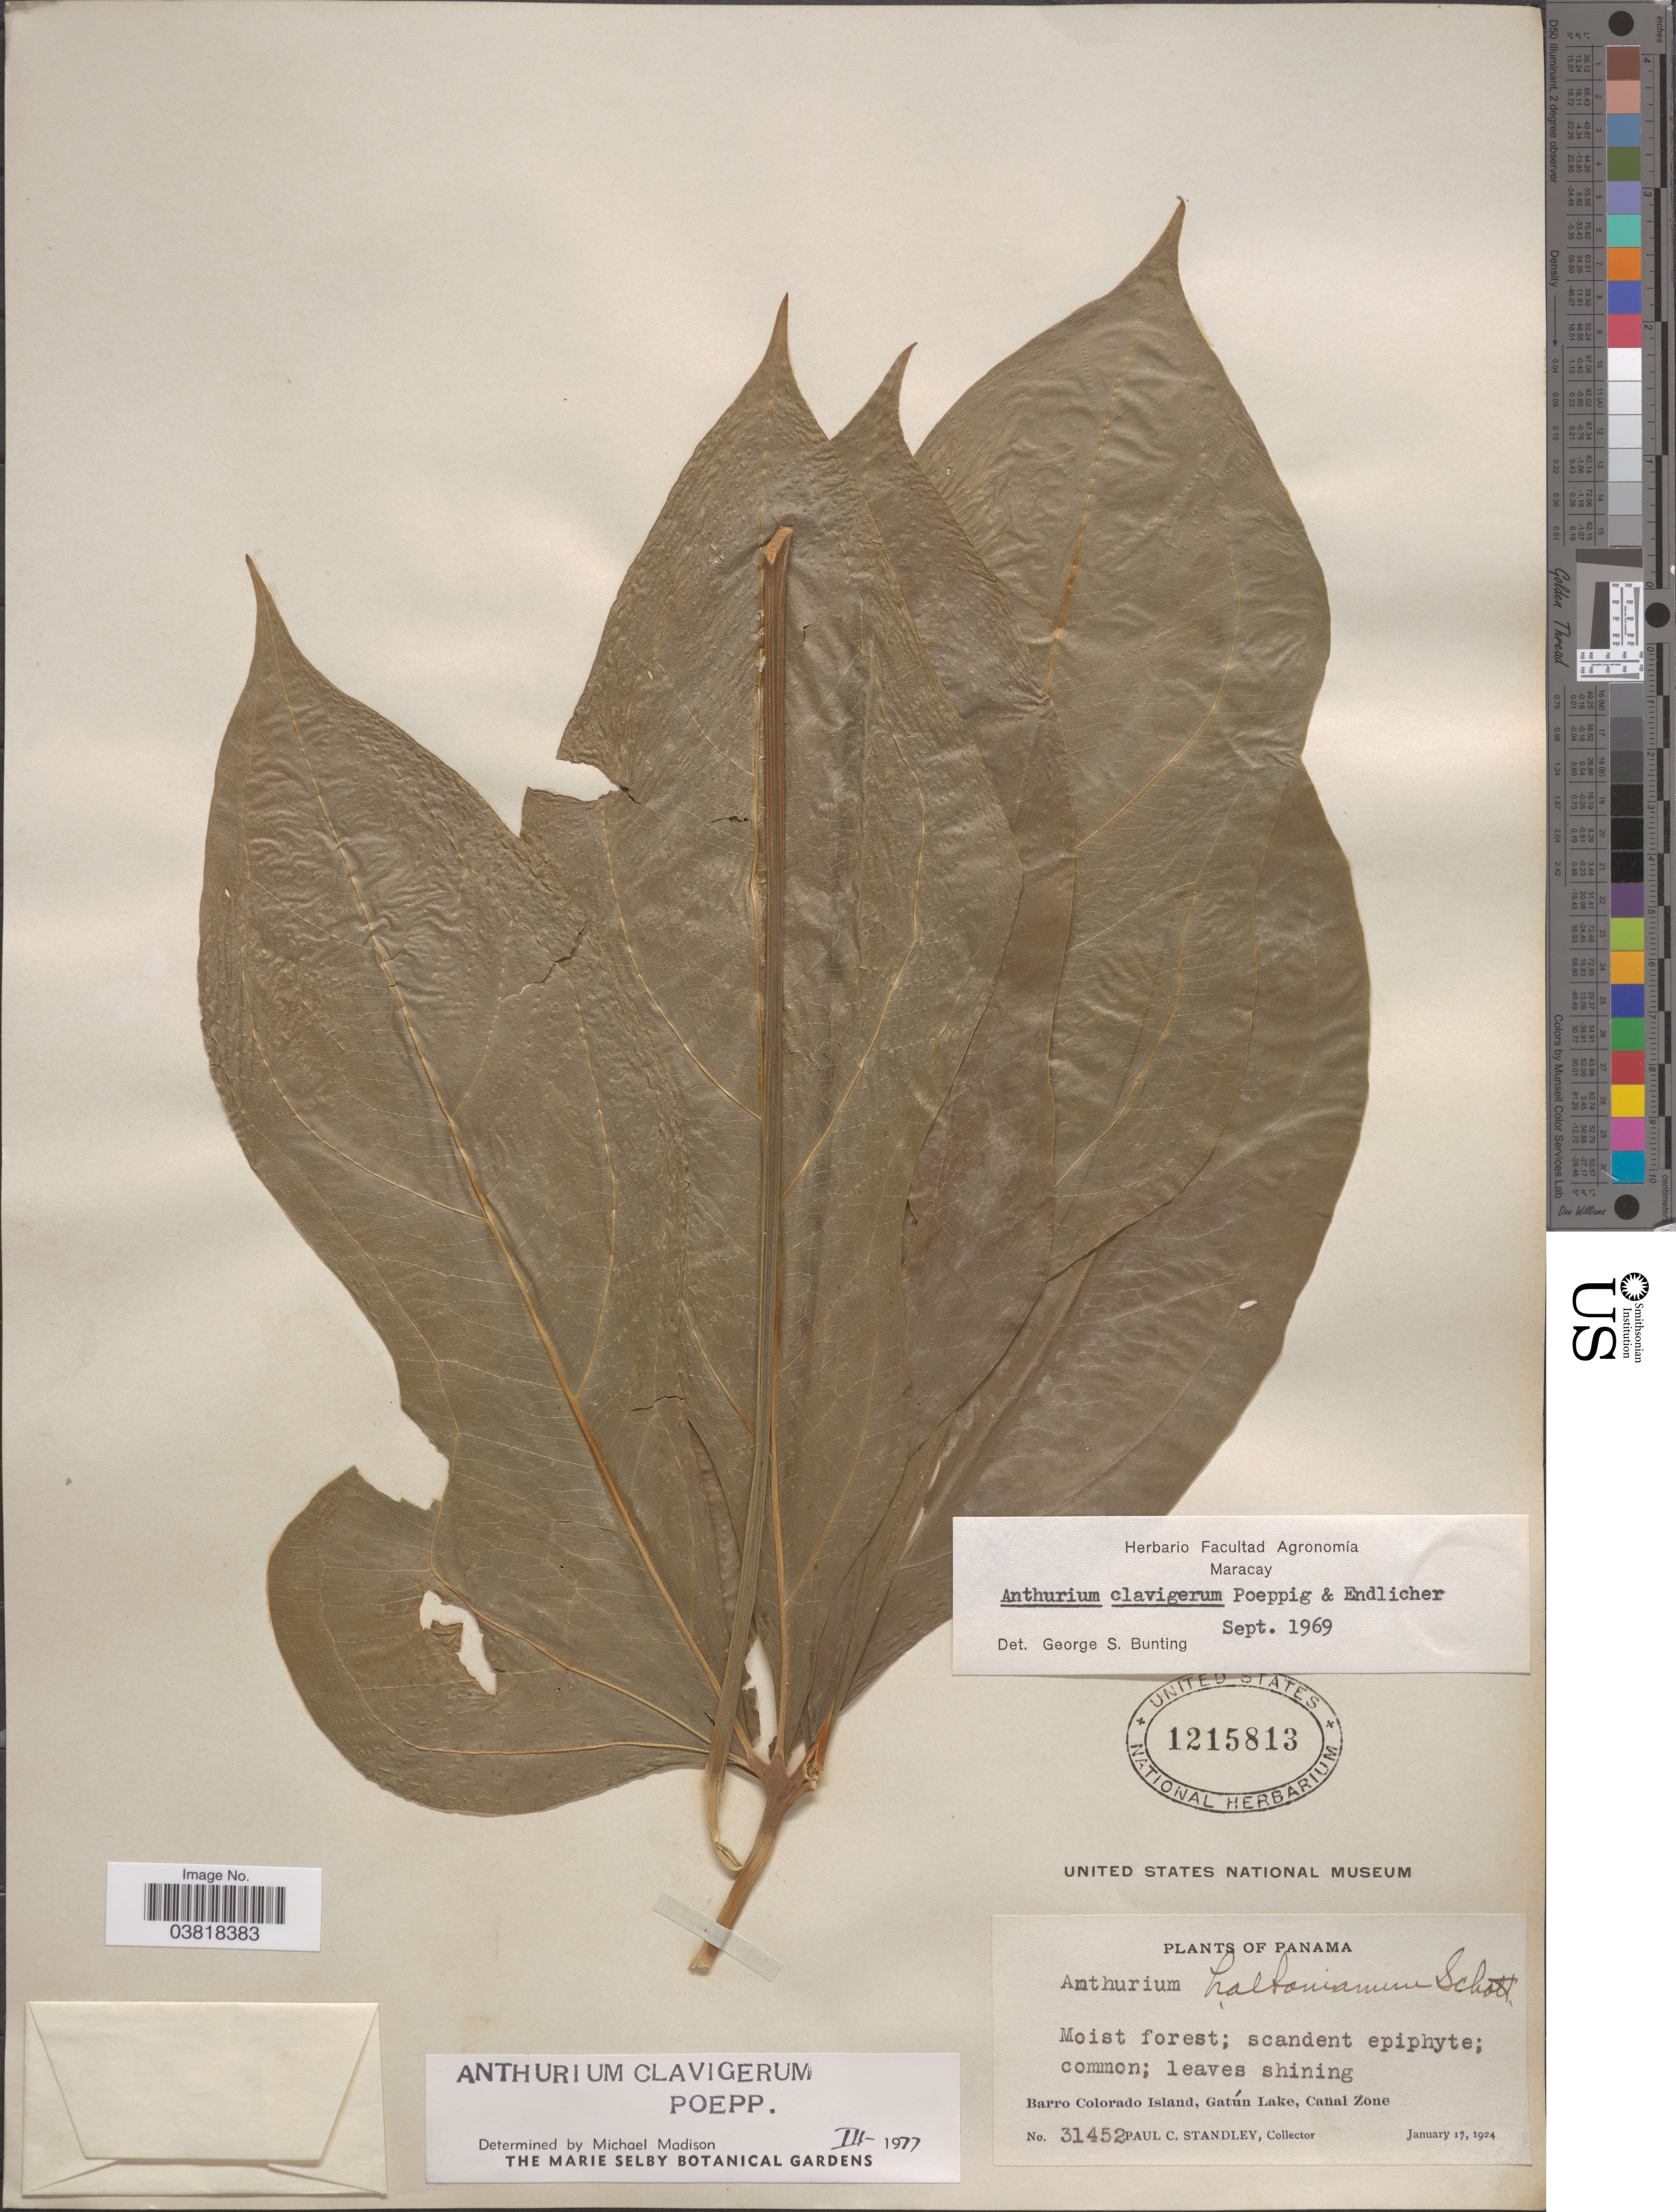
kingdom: Plantae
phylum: Tracheophyta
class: Liliopsida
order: Alismatales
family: Araceae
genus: Anthurium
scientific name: Anthurium clavigerum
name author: Poepp. & Endl.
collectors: P. C. Standley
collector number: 31452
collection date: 1924-01-17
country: Panama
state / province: Panamá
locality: Barro Colorado Island, Gatún Lake, Canal Zone.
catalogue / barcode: US 1215813